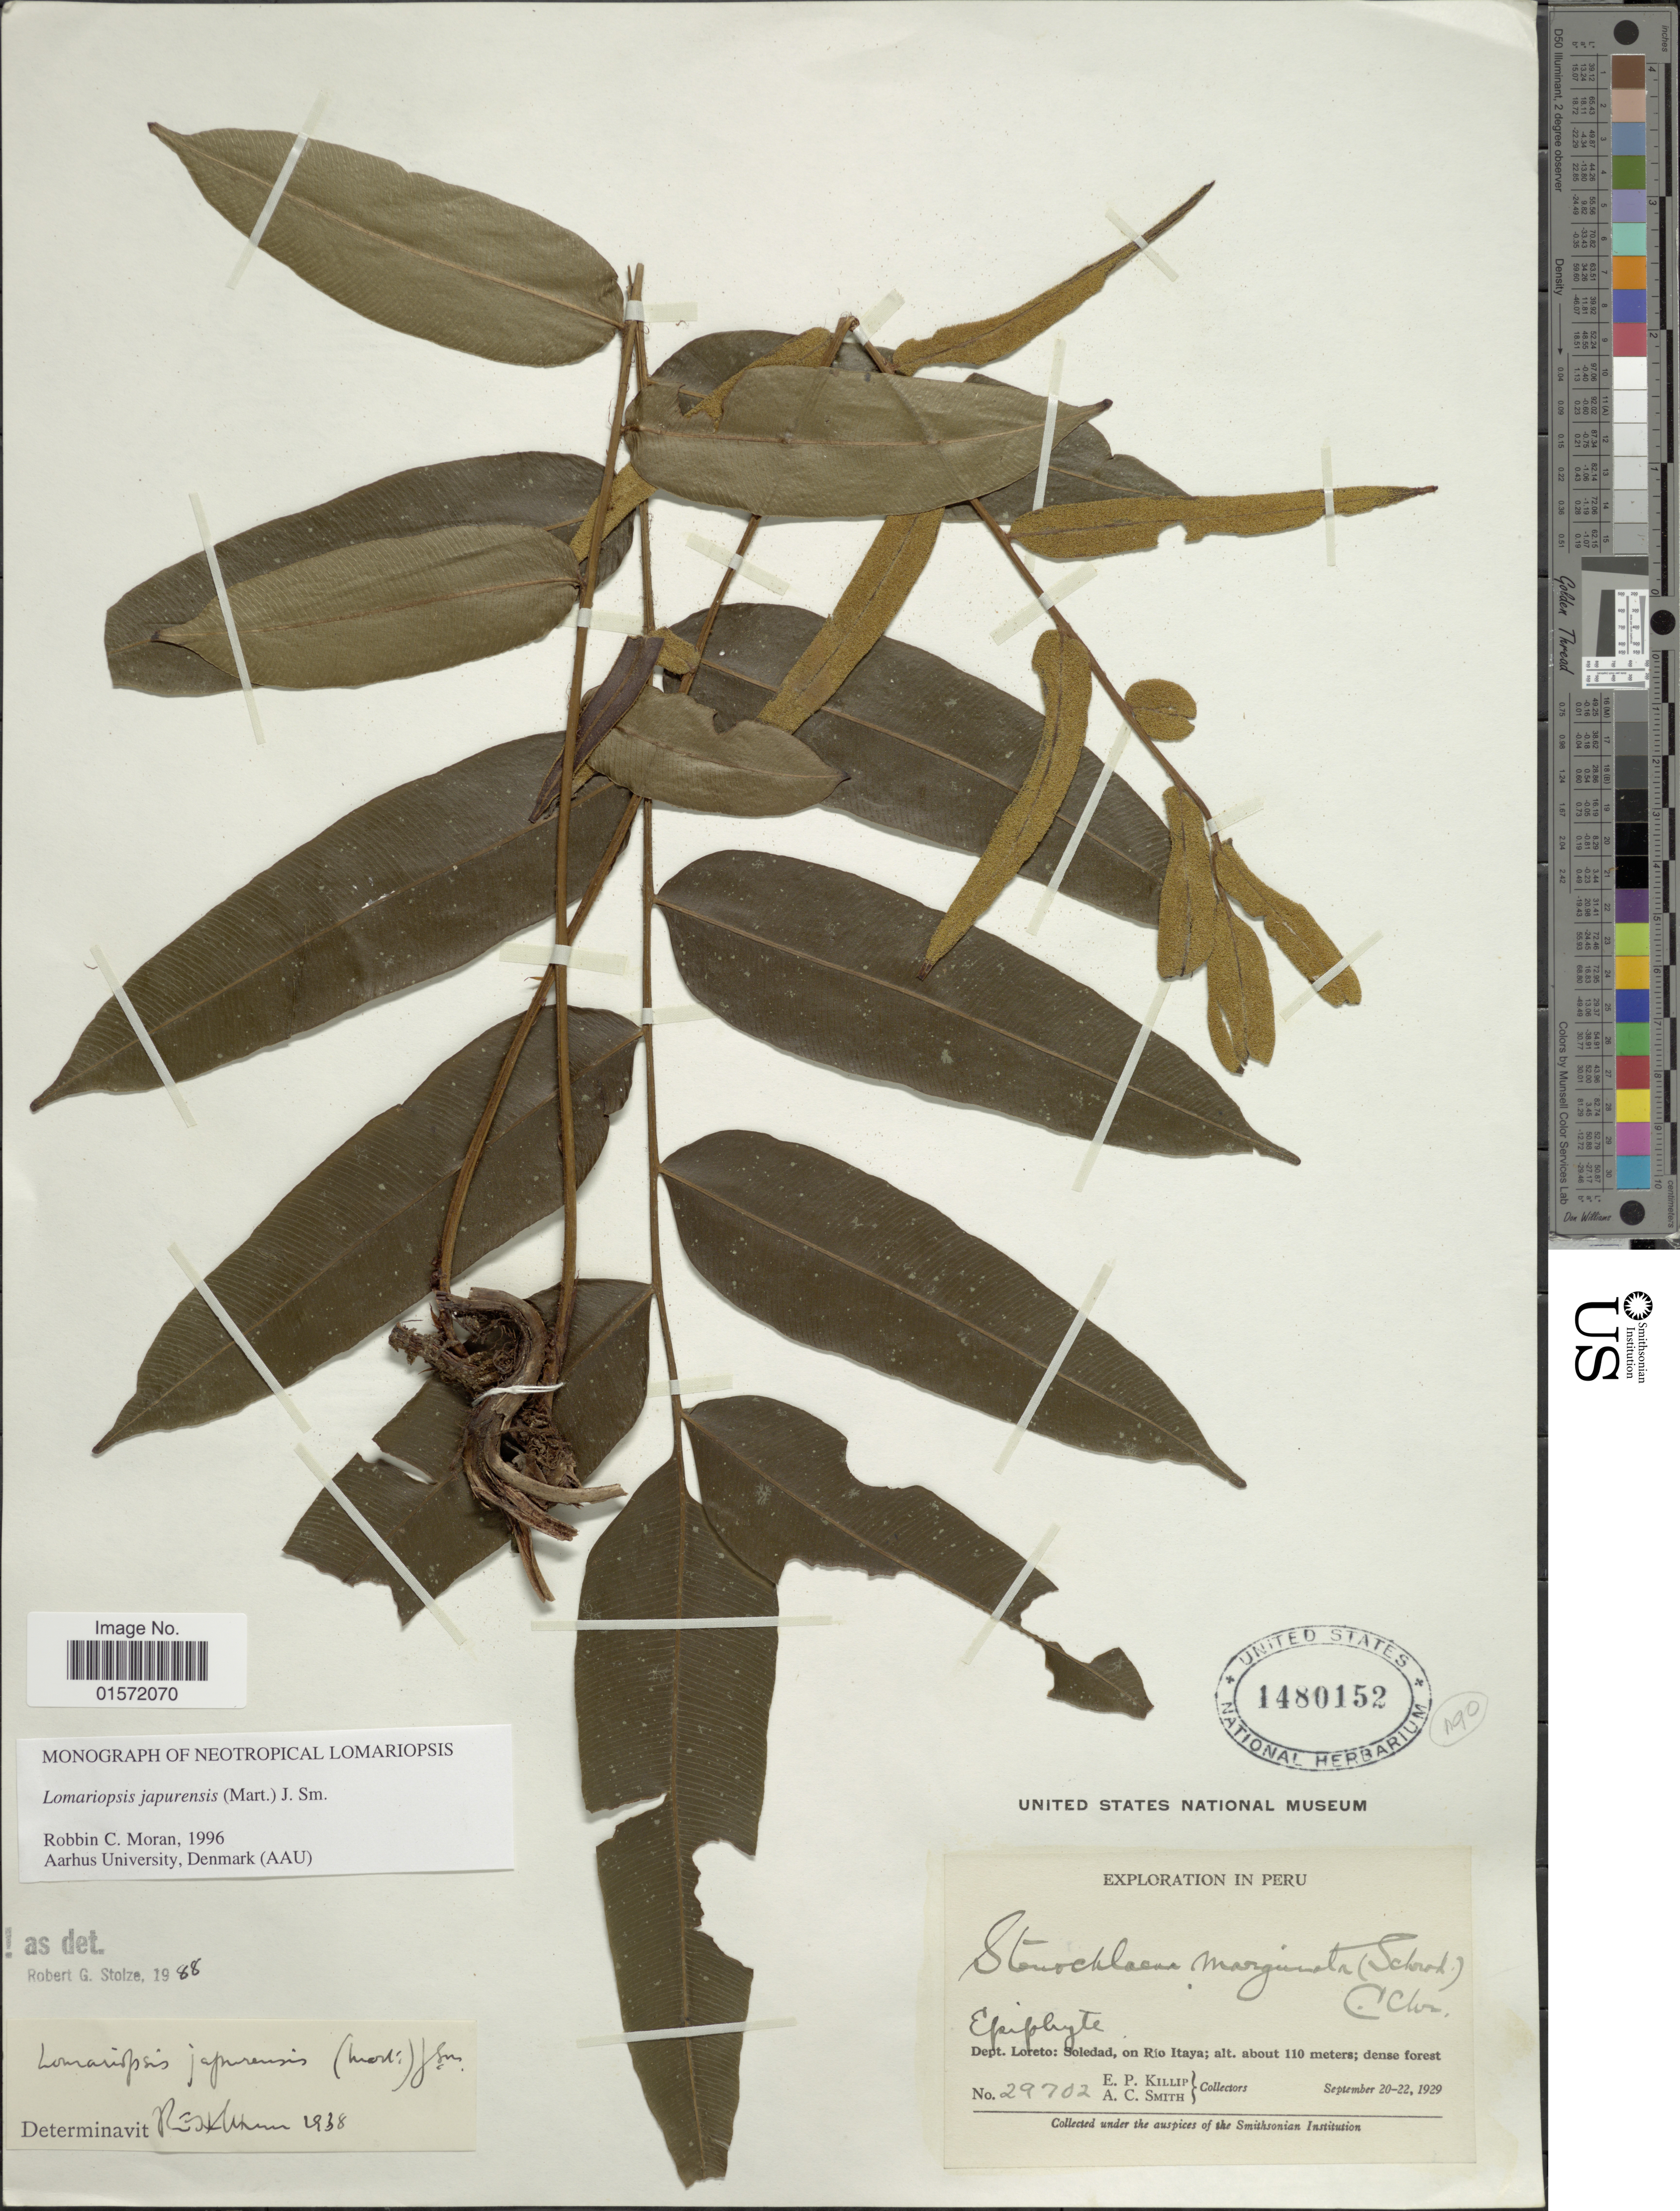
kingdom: Plantae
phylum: Tracheophyta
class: Polypodiopsida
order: Polypodiales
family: Lomariopsidaceae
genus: Lomariopsis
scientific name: Lomariopsis japurensis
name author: (Mart.) J. Sm.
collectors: E. P. Killip & A. C. Smith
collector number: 29702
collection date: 1929-09-20/1929-09-22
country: Peru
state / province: Loreto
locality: Soledad, on Río Itaya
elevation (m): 110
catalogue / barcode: US 1480152